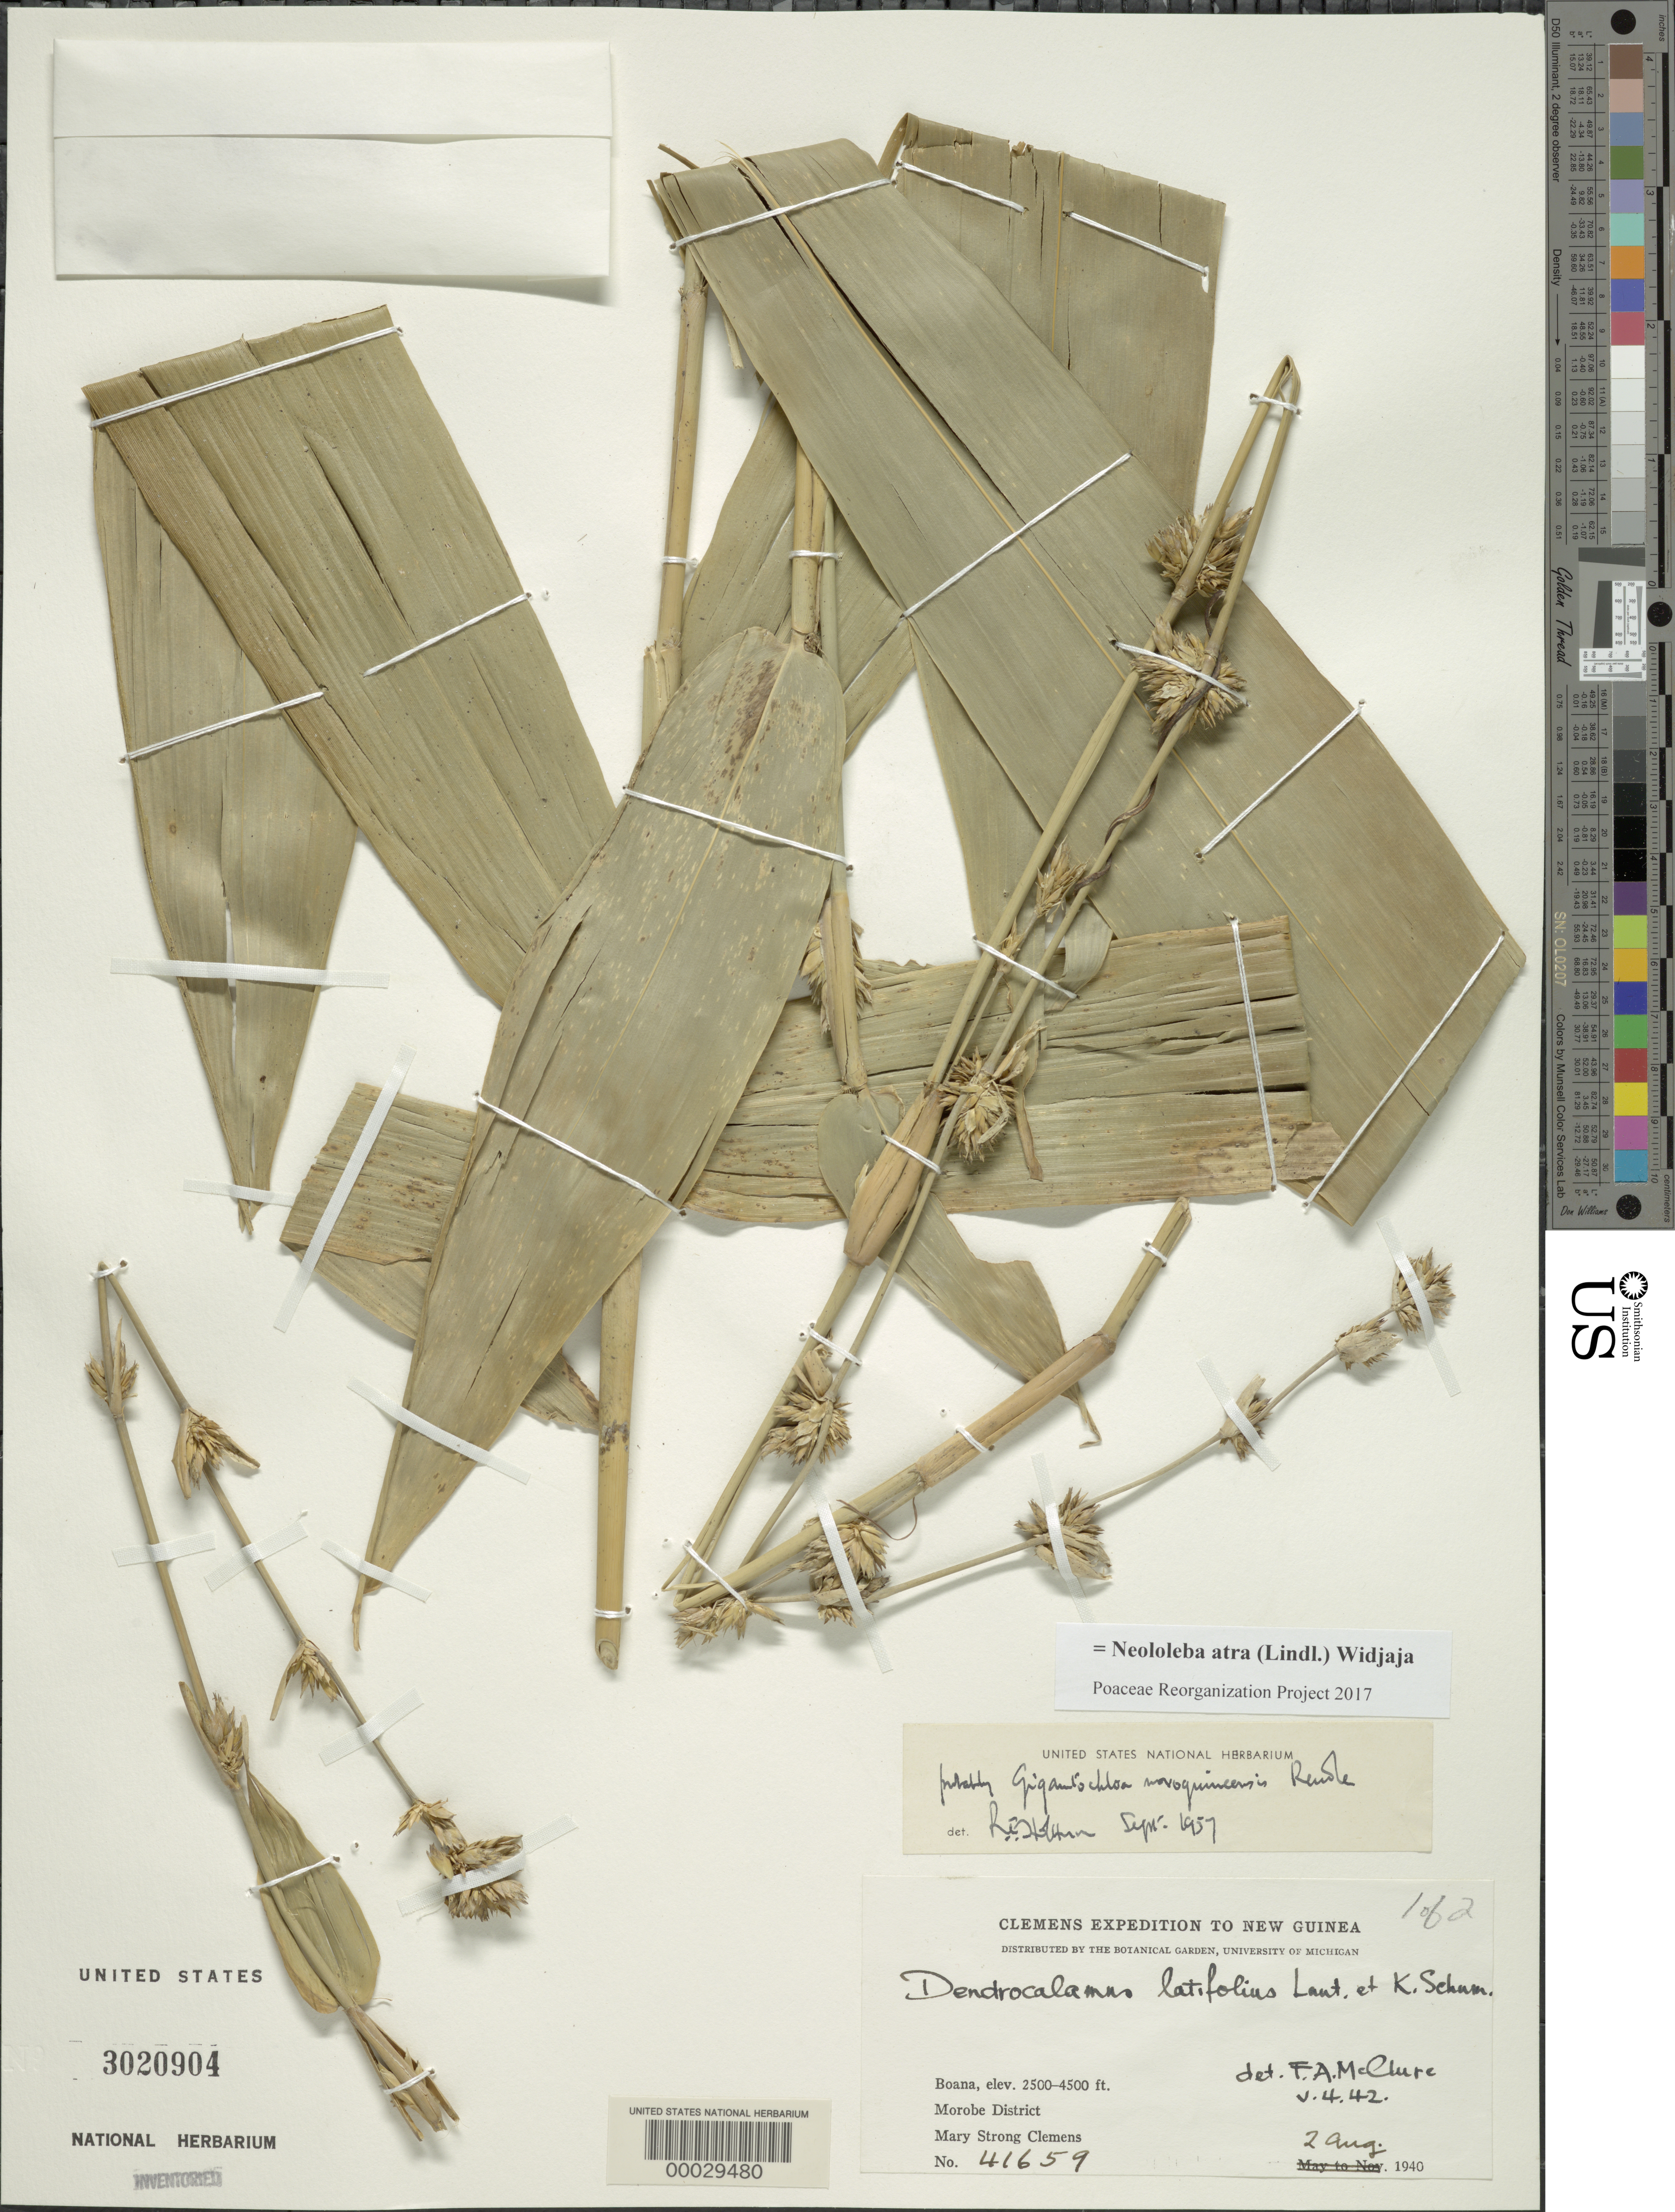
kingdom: Plantae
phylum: Tracheophyta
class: Liliopsida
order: Poales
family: Poaceae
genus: Neololeba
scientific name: Neololeba atra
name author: (Lindl.) Widjaja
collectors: M. S. Clemens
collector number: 41659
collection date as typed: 02 Aug 1940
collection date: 1940-08-02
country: Papua New Guinea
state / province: Morobe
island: New Guinea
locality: Boana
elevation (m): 763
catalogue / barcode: US 3020904